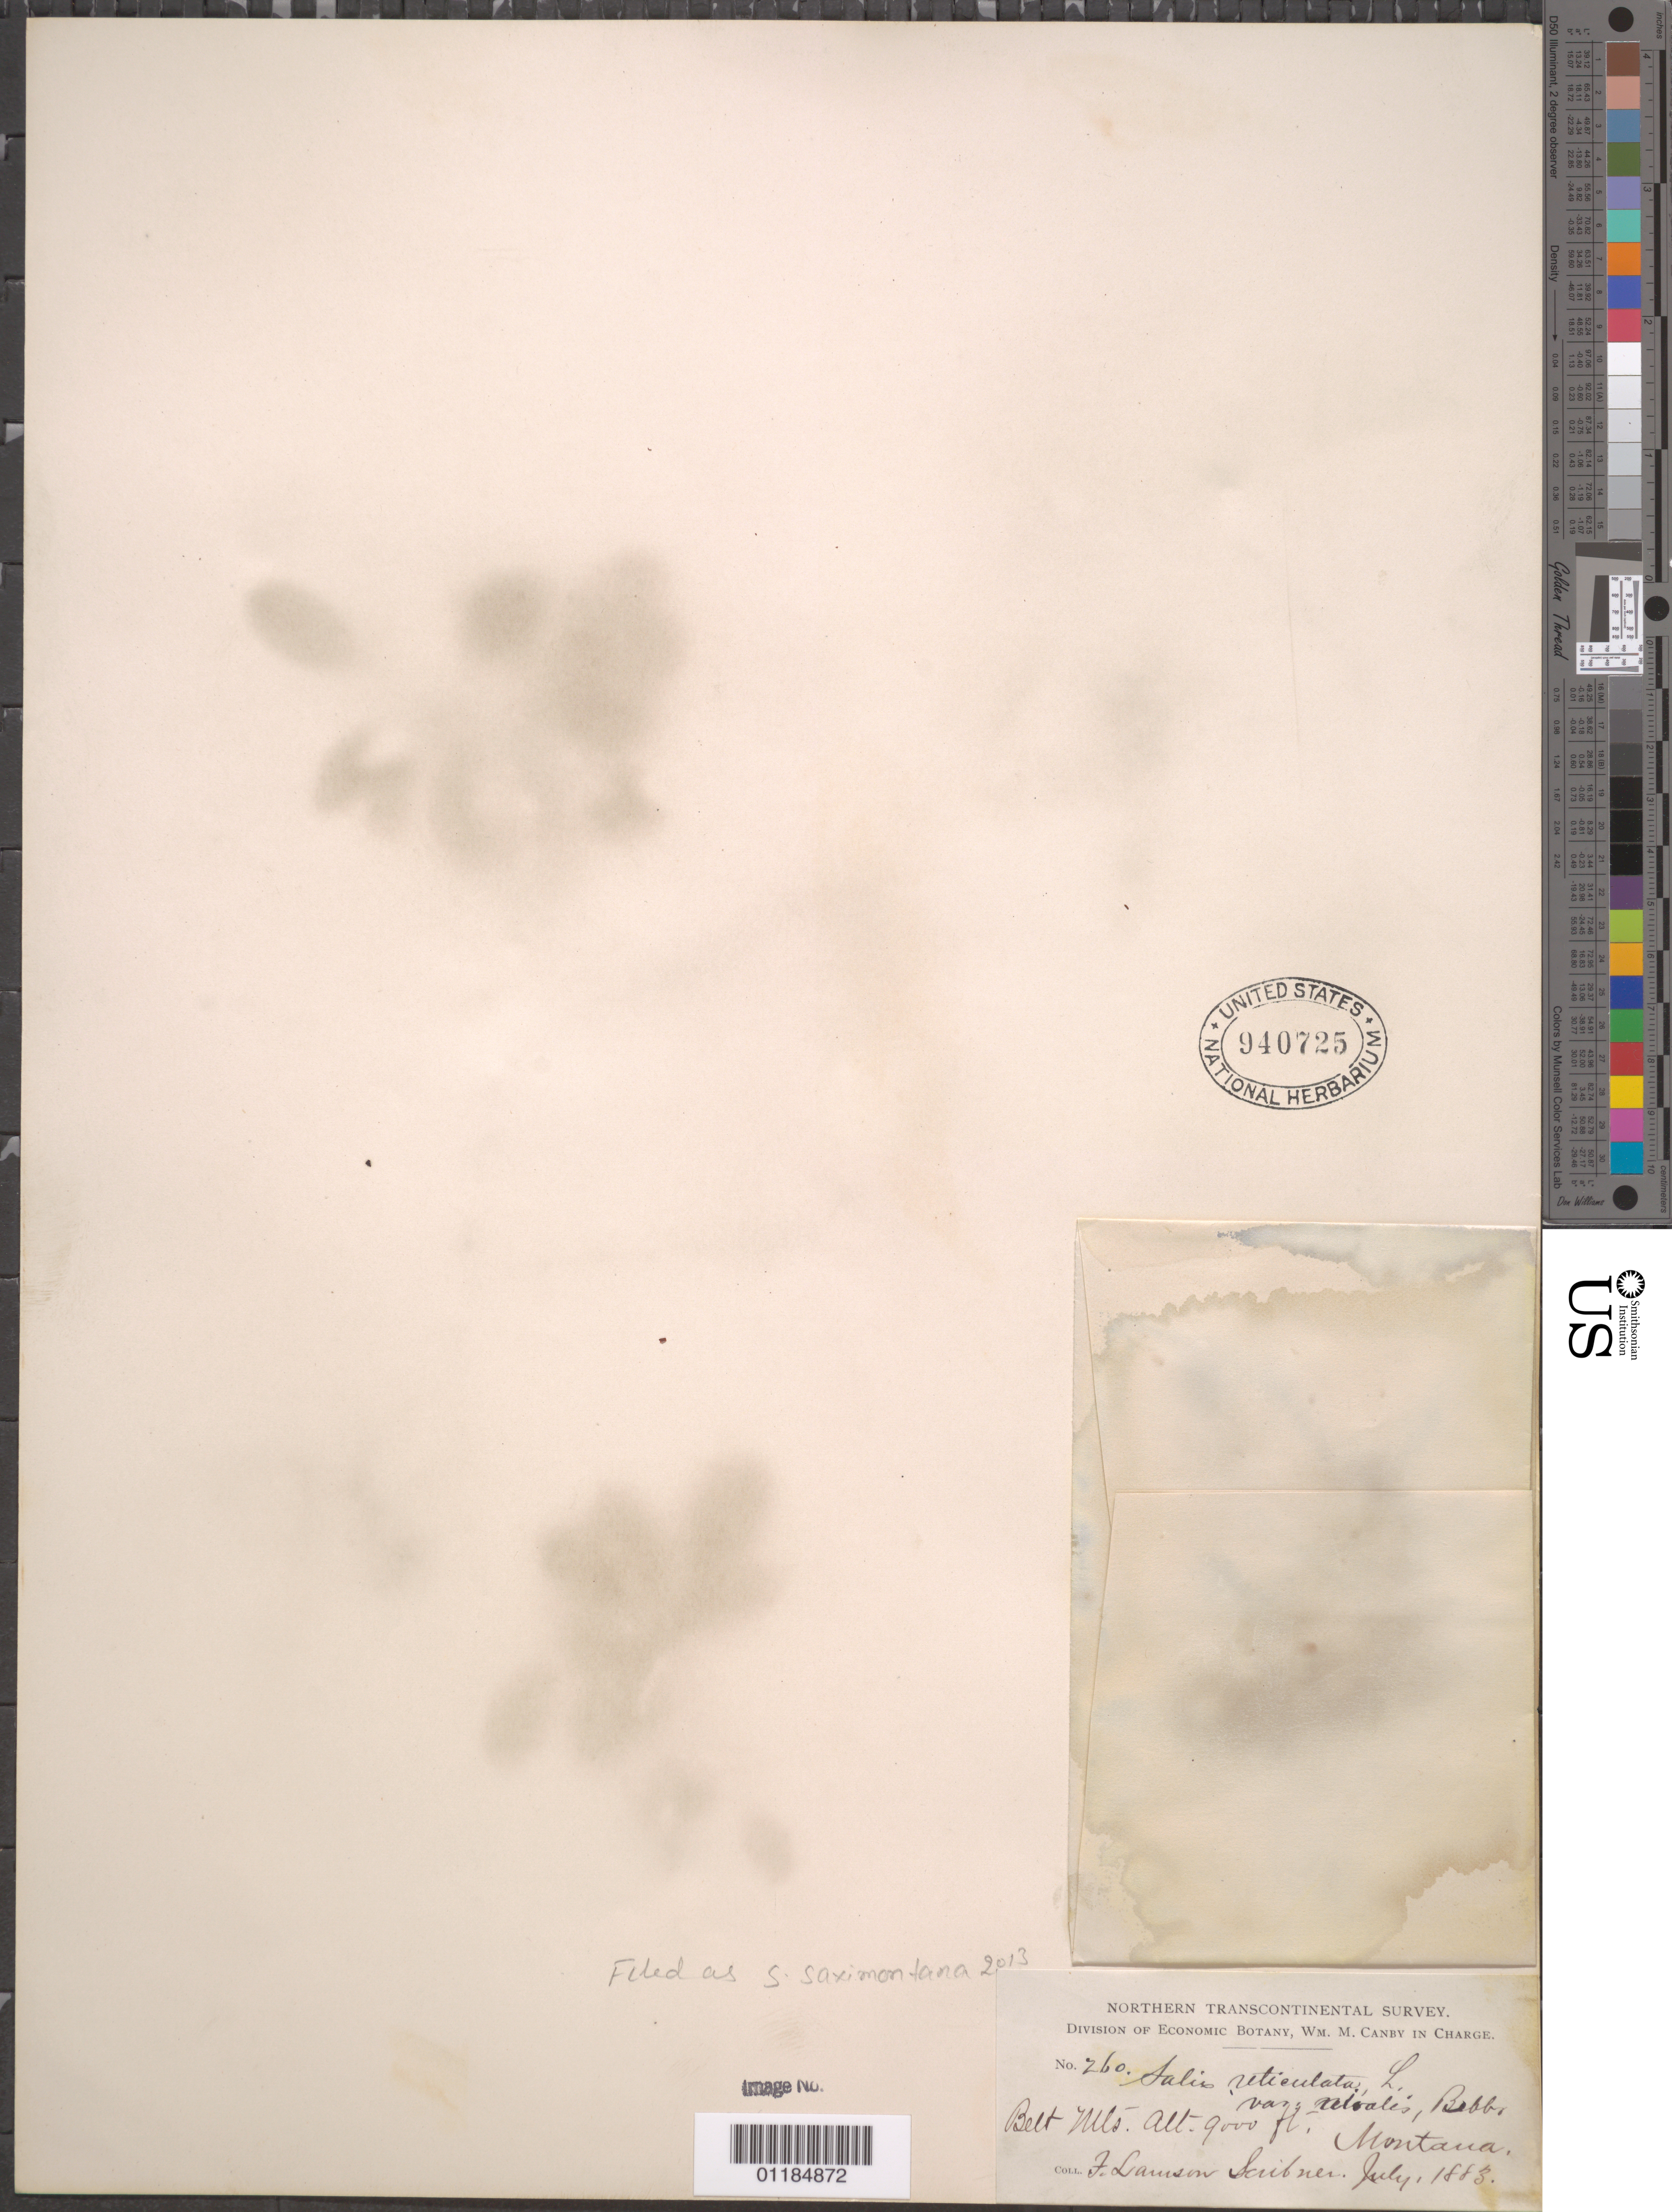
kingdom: Plantae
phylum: Tracheophyta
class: Magnoliopsida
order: Malpighiales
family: Salicaceae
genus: Salix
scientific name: Salix saximontana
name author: Rydb.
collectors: F. L. Scribner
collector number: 260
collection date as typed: Jul 1883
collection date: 1883-07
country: United States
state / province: Montana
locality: Belt Mts.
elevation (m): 2743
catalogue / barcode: US 940725